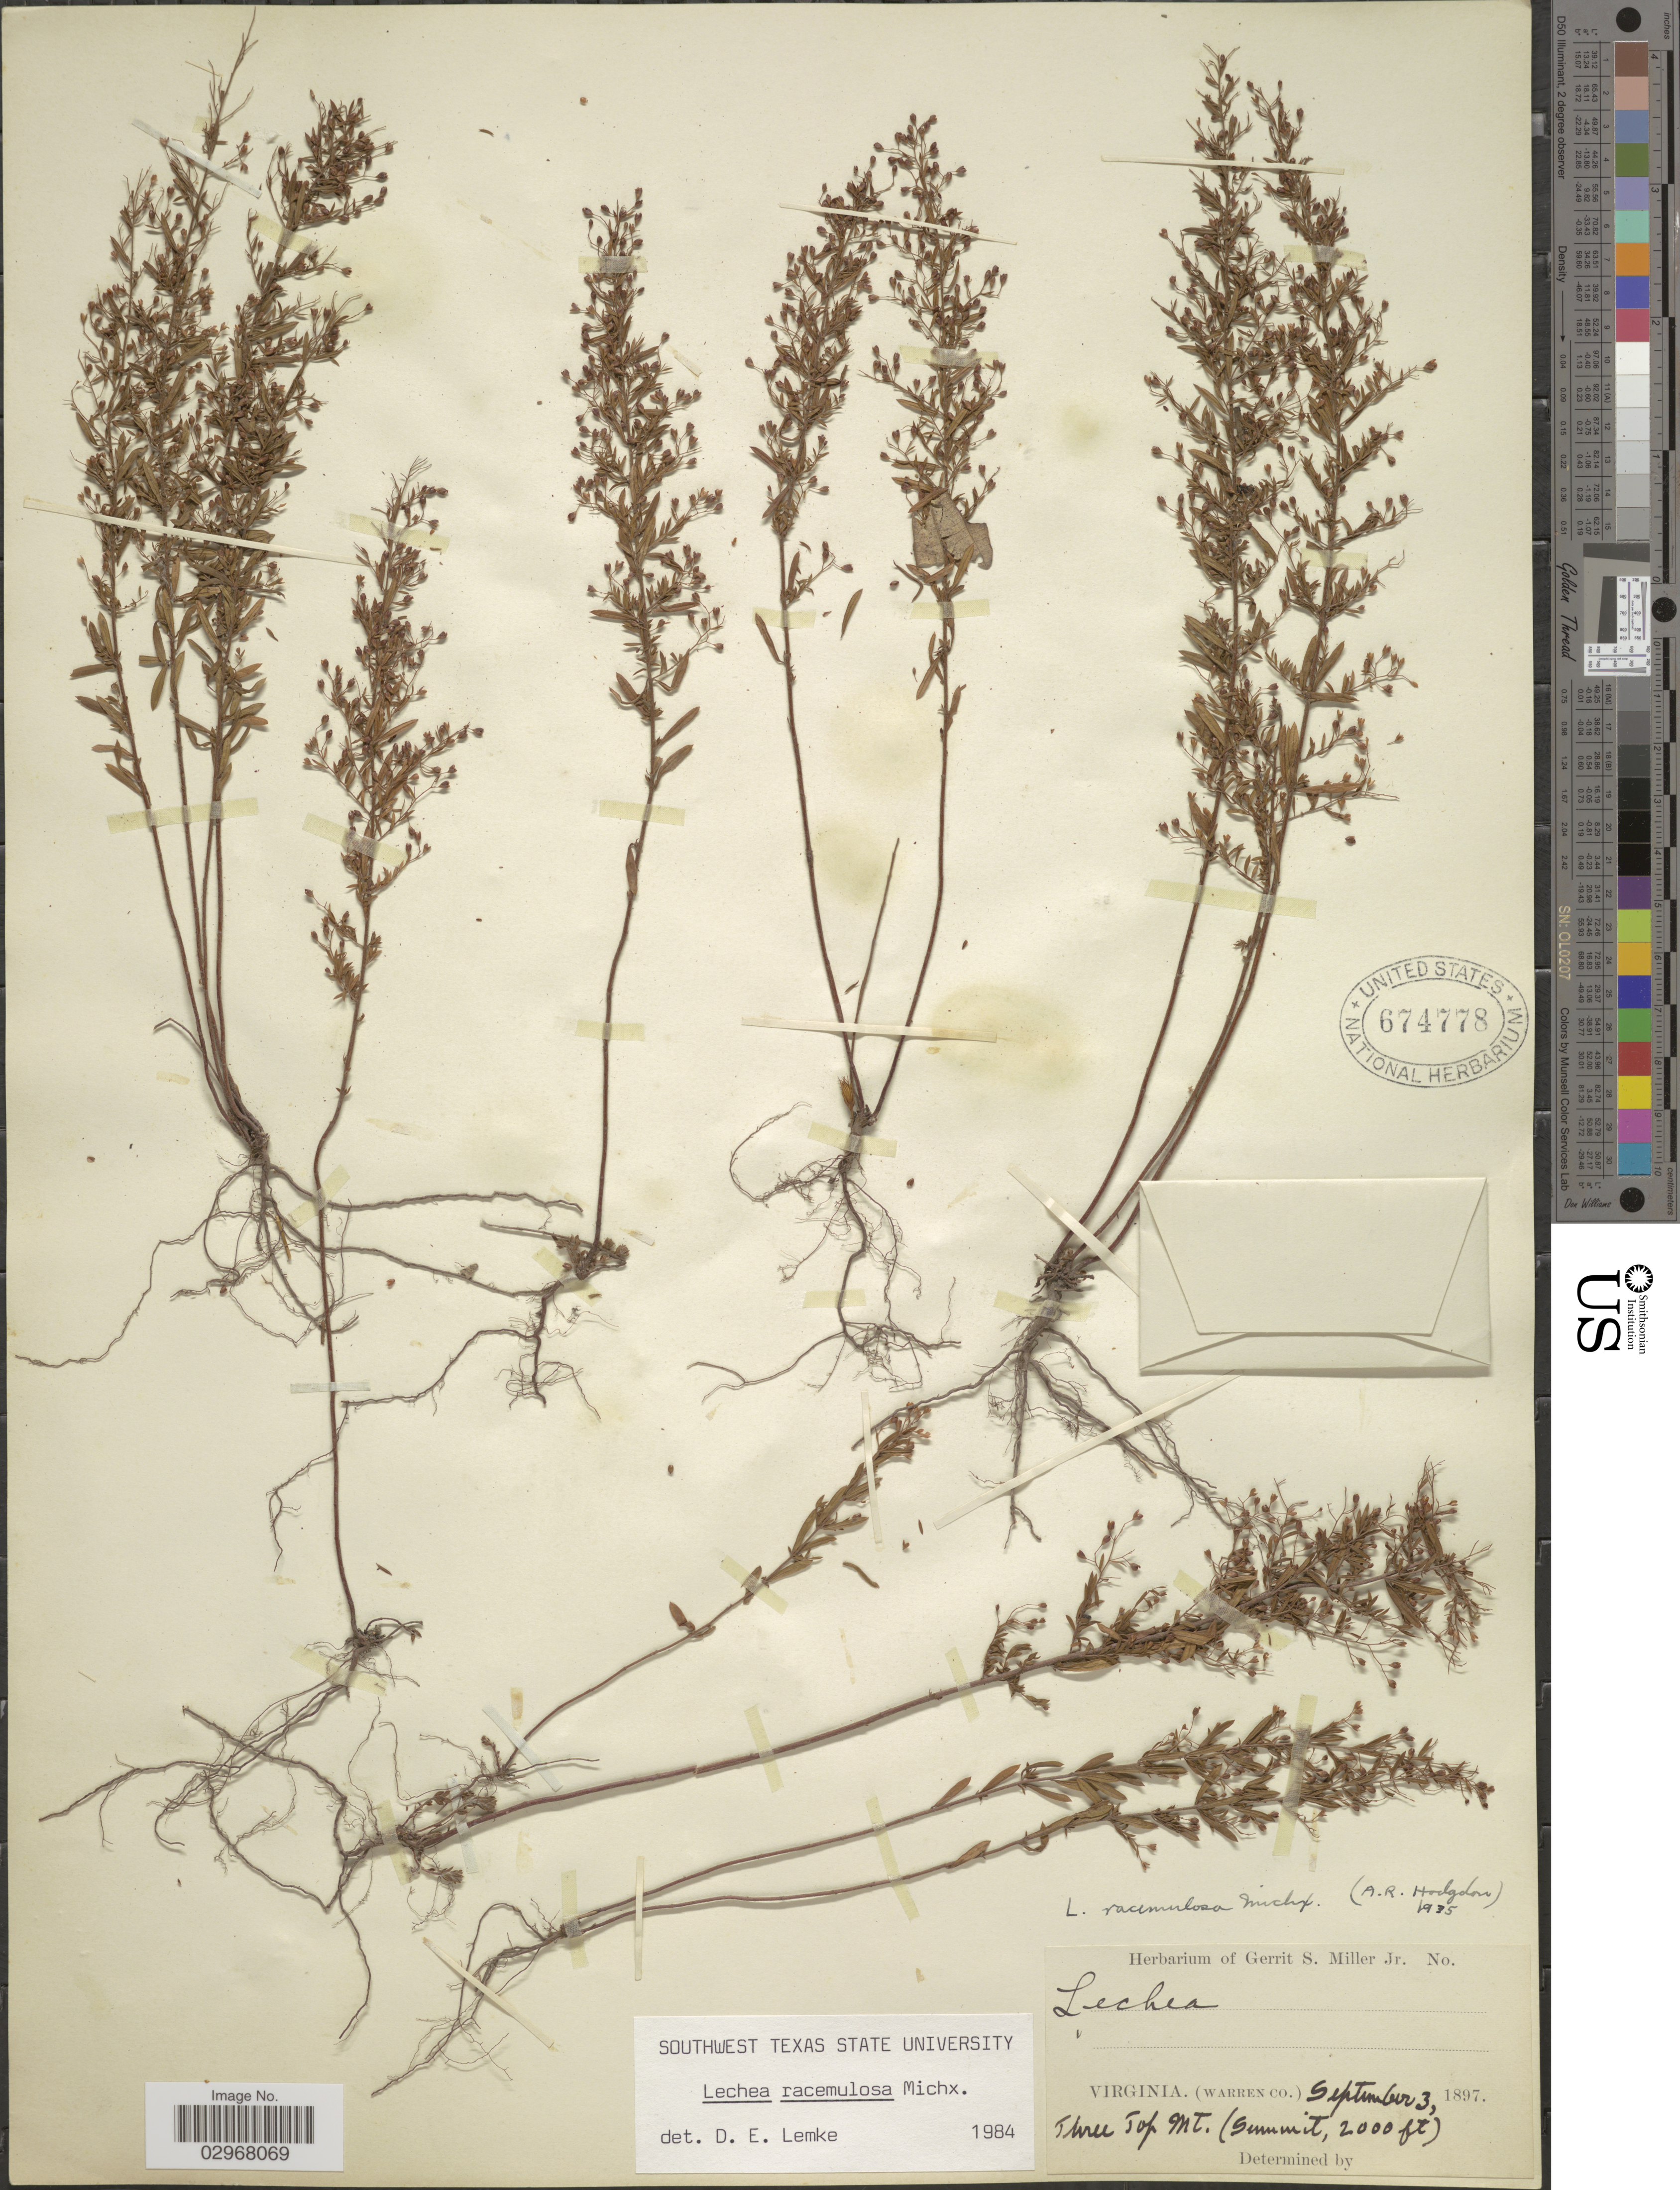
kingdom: Plantae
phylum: Tracheophyta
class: Magnoliopsida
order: Malvales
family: Cistaceae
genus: Lechea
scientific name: Lechea racemulosa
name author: Michx.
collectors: ex herb. Gerrit S. Miller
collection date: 1897-09-03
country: United States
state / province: Virginia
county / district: Warren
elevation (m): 610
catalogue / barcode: US 674778